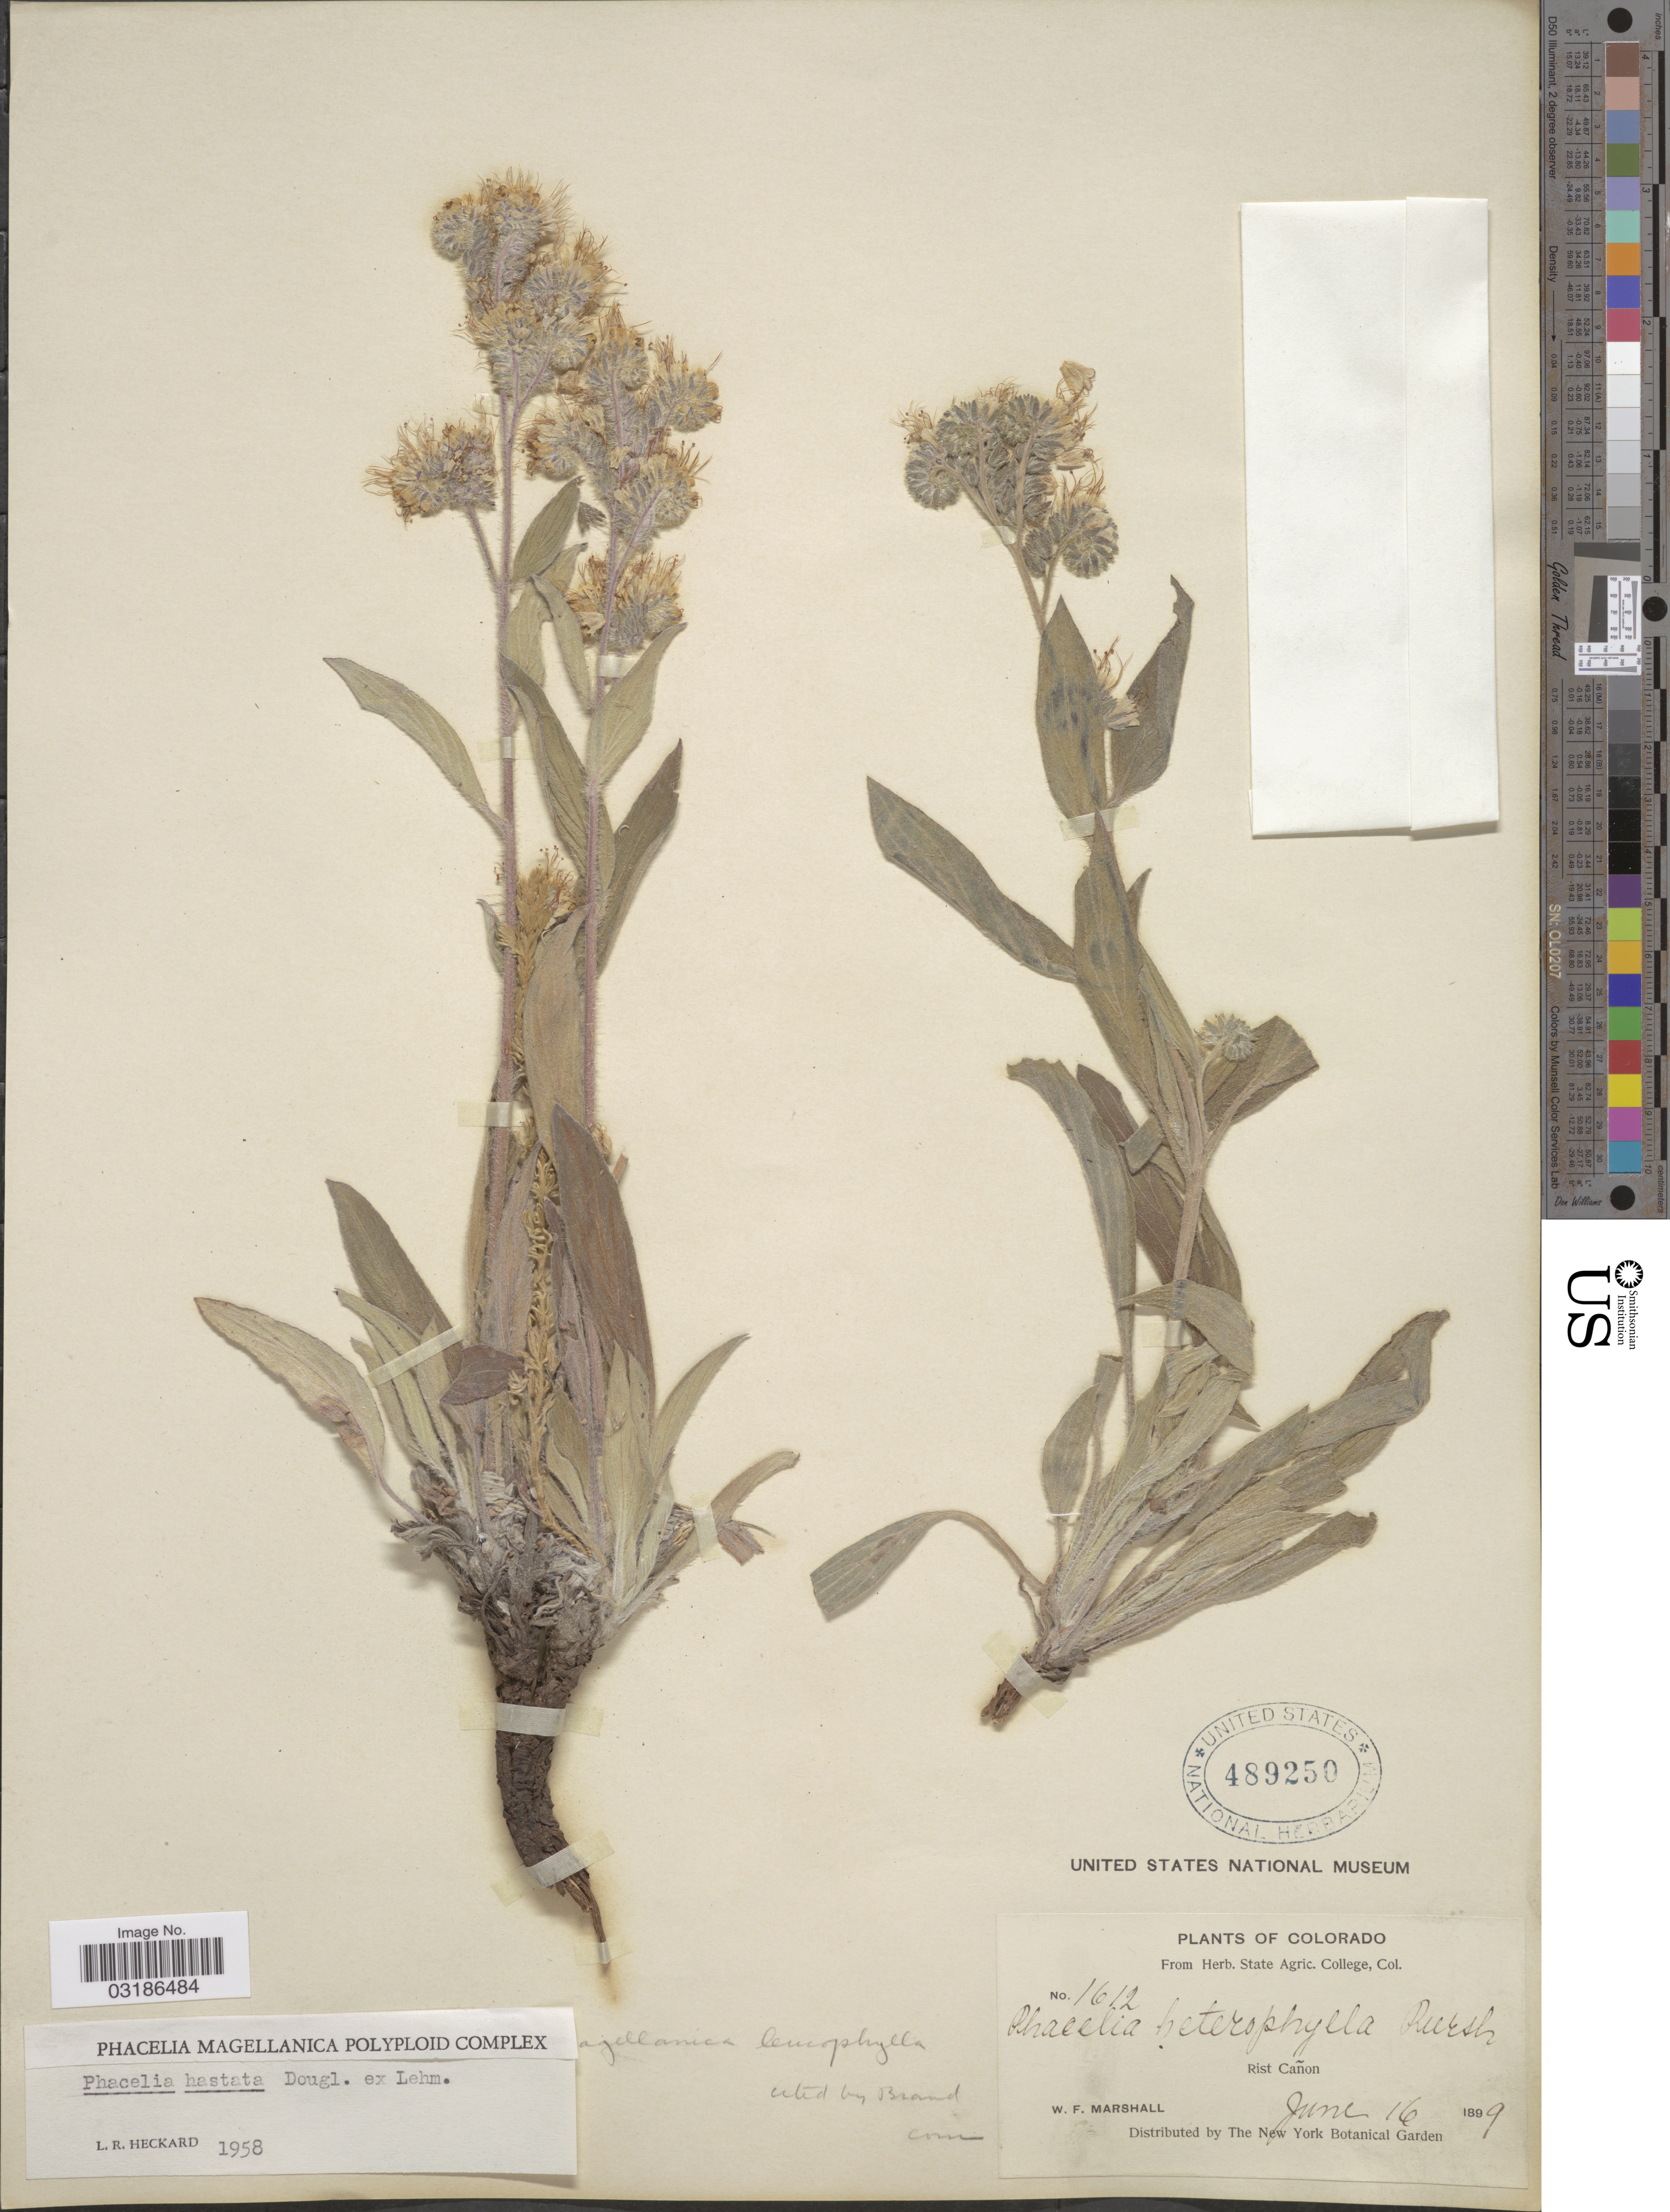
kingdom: Plantae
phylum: Tracheophyta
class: Magnoliopsida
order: Boraginales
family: Hydrophyllaceae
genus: Phacelia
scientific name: Phacelia hastata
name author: Douglas ex Lehm.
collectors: W. F. Marshall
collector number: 1612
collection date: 1899-06-16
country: United States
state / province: Colorado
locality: Rist Cañon.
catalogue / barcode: US 489250